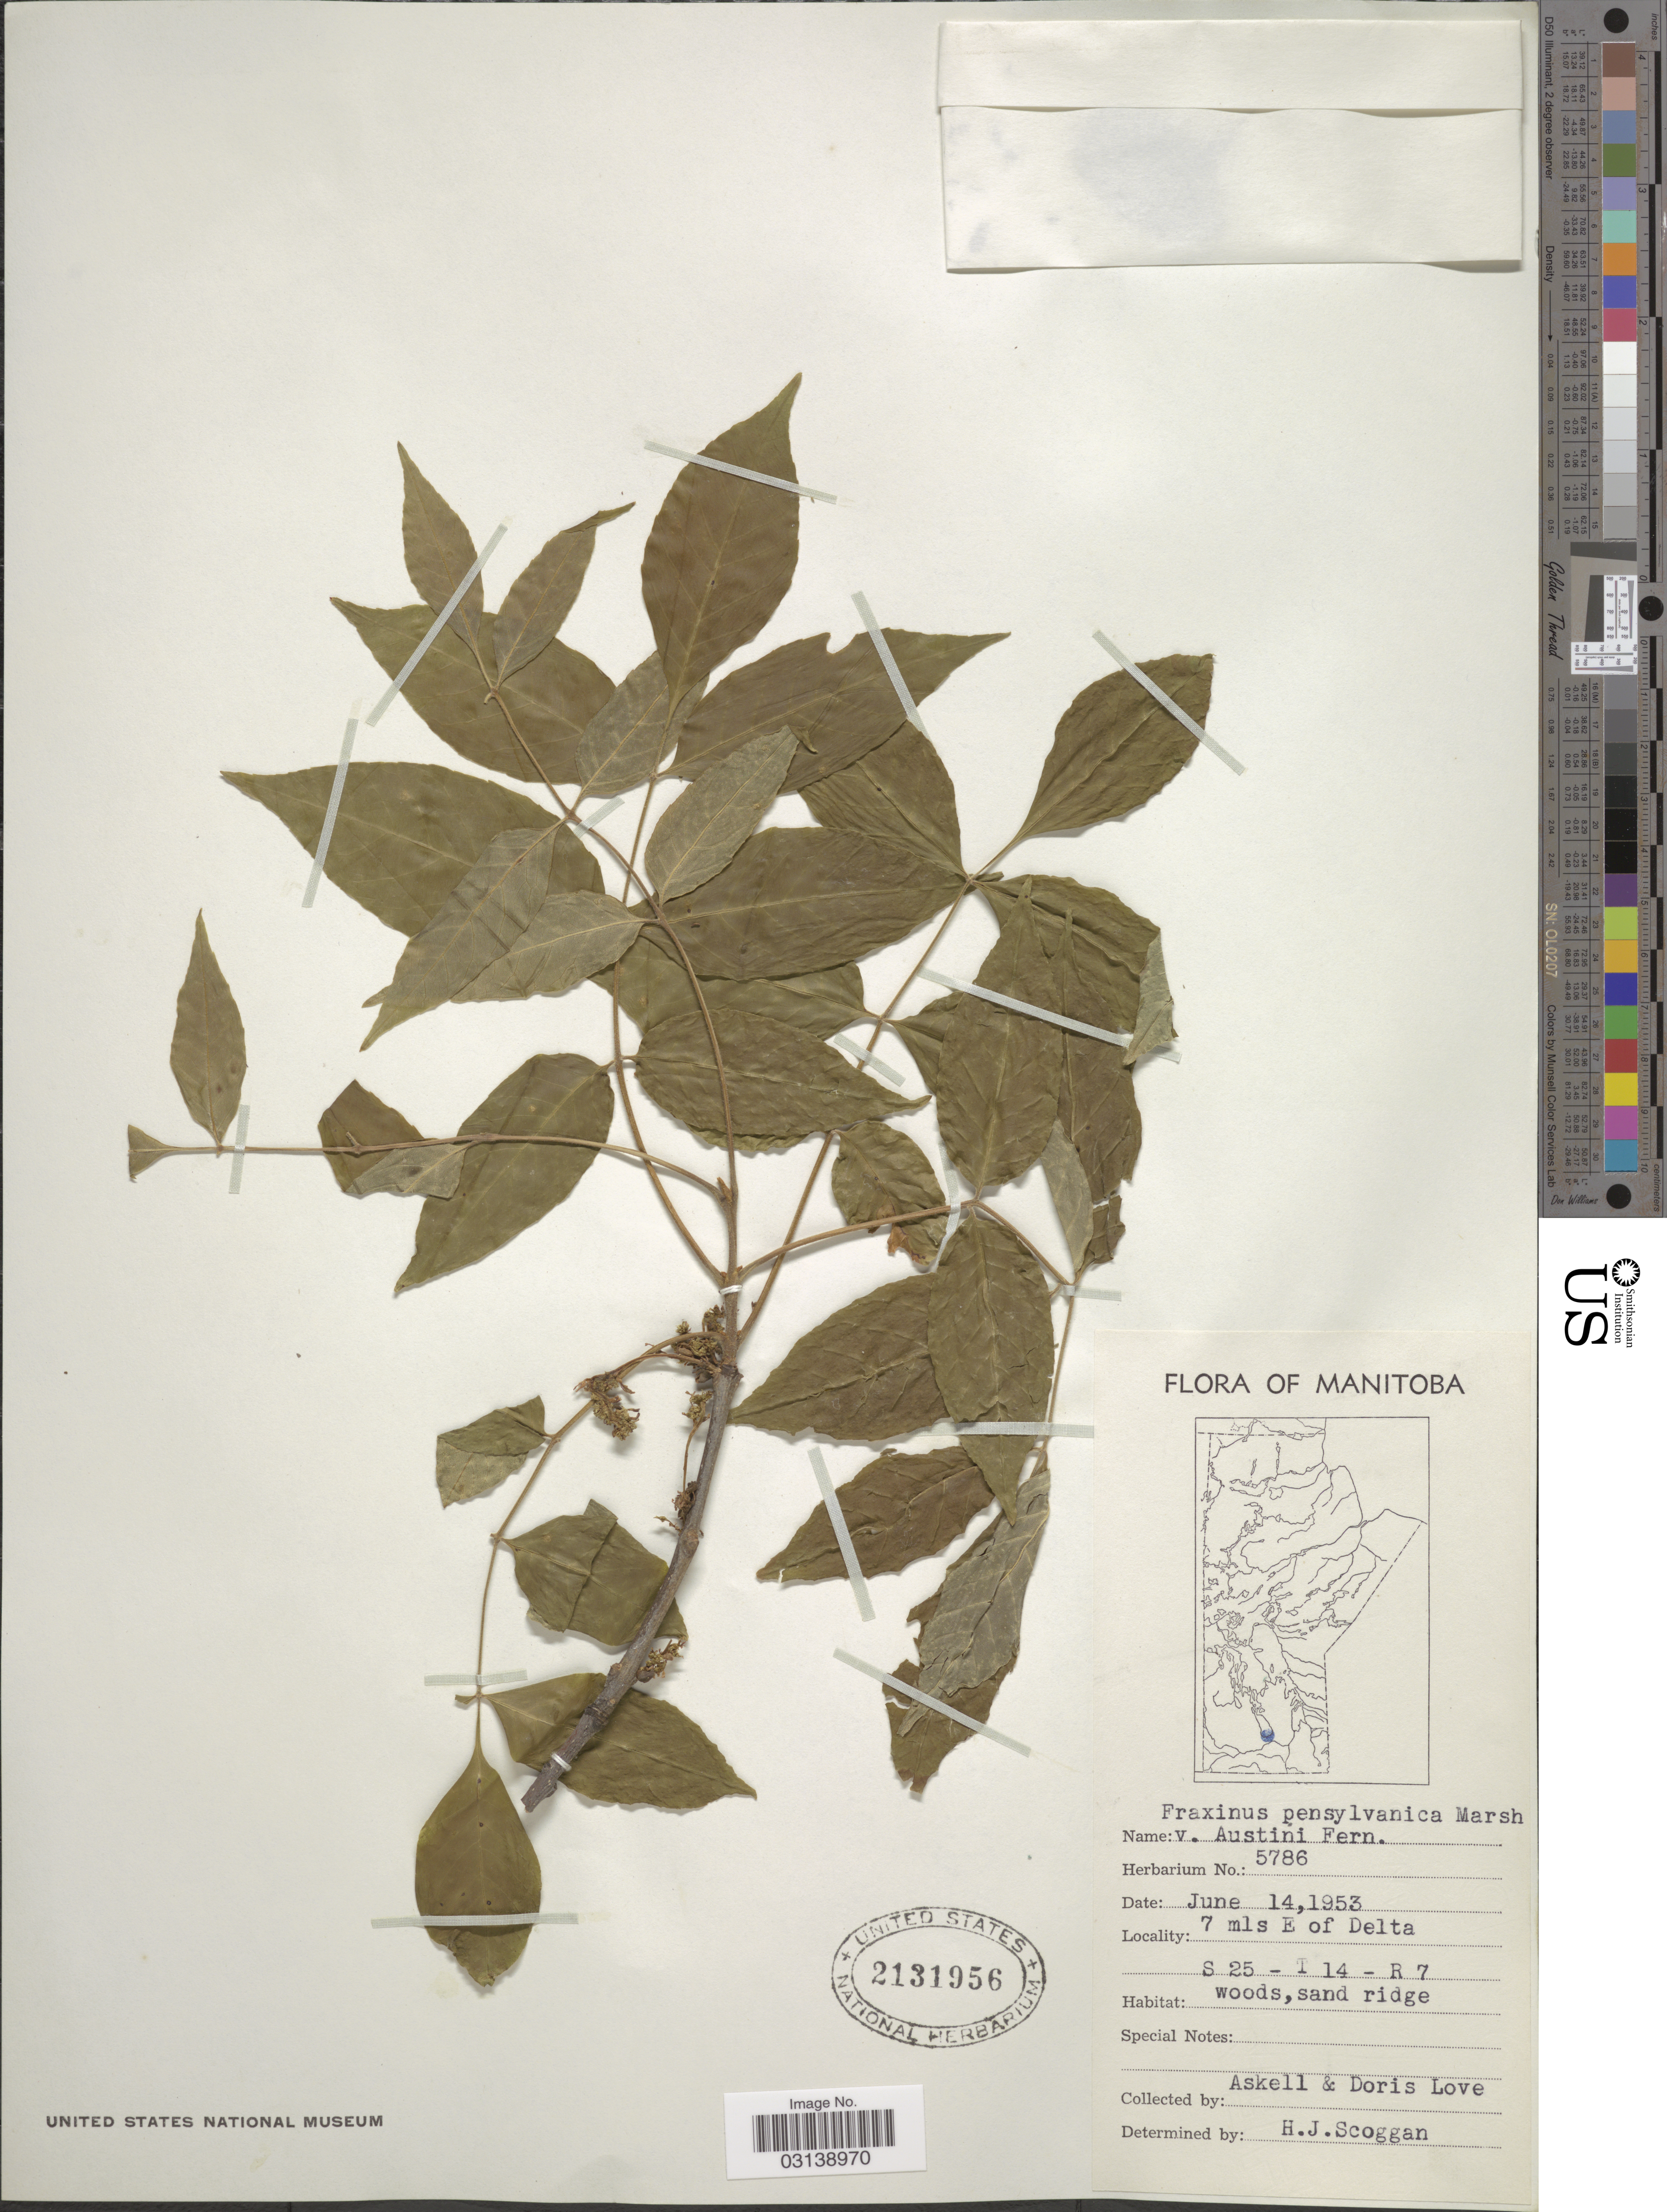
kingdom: Plantae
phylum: Tracheophyta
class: Magnoliopsida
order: Lamiales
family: Oleaceae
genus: Fraxinus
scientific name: Fraxinus pennsylvanica var. pubescens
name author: (Lam.) Lingelsh.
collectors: Á. Löve & D. Löve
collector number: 5786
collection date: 1953-06-14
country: Canada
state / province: Manitoba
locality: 7 mls E of Delta. S 25 - T 14 - R 7.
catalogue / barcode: US 2131956